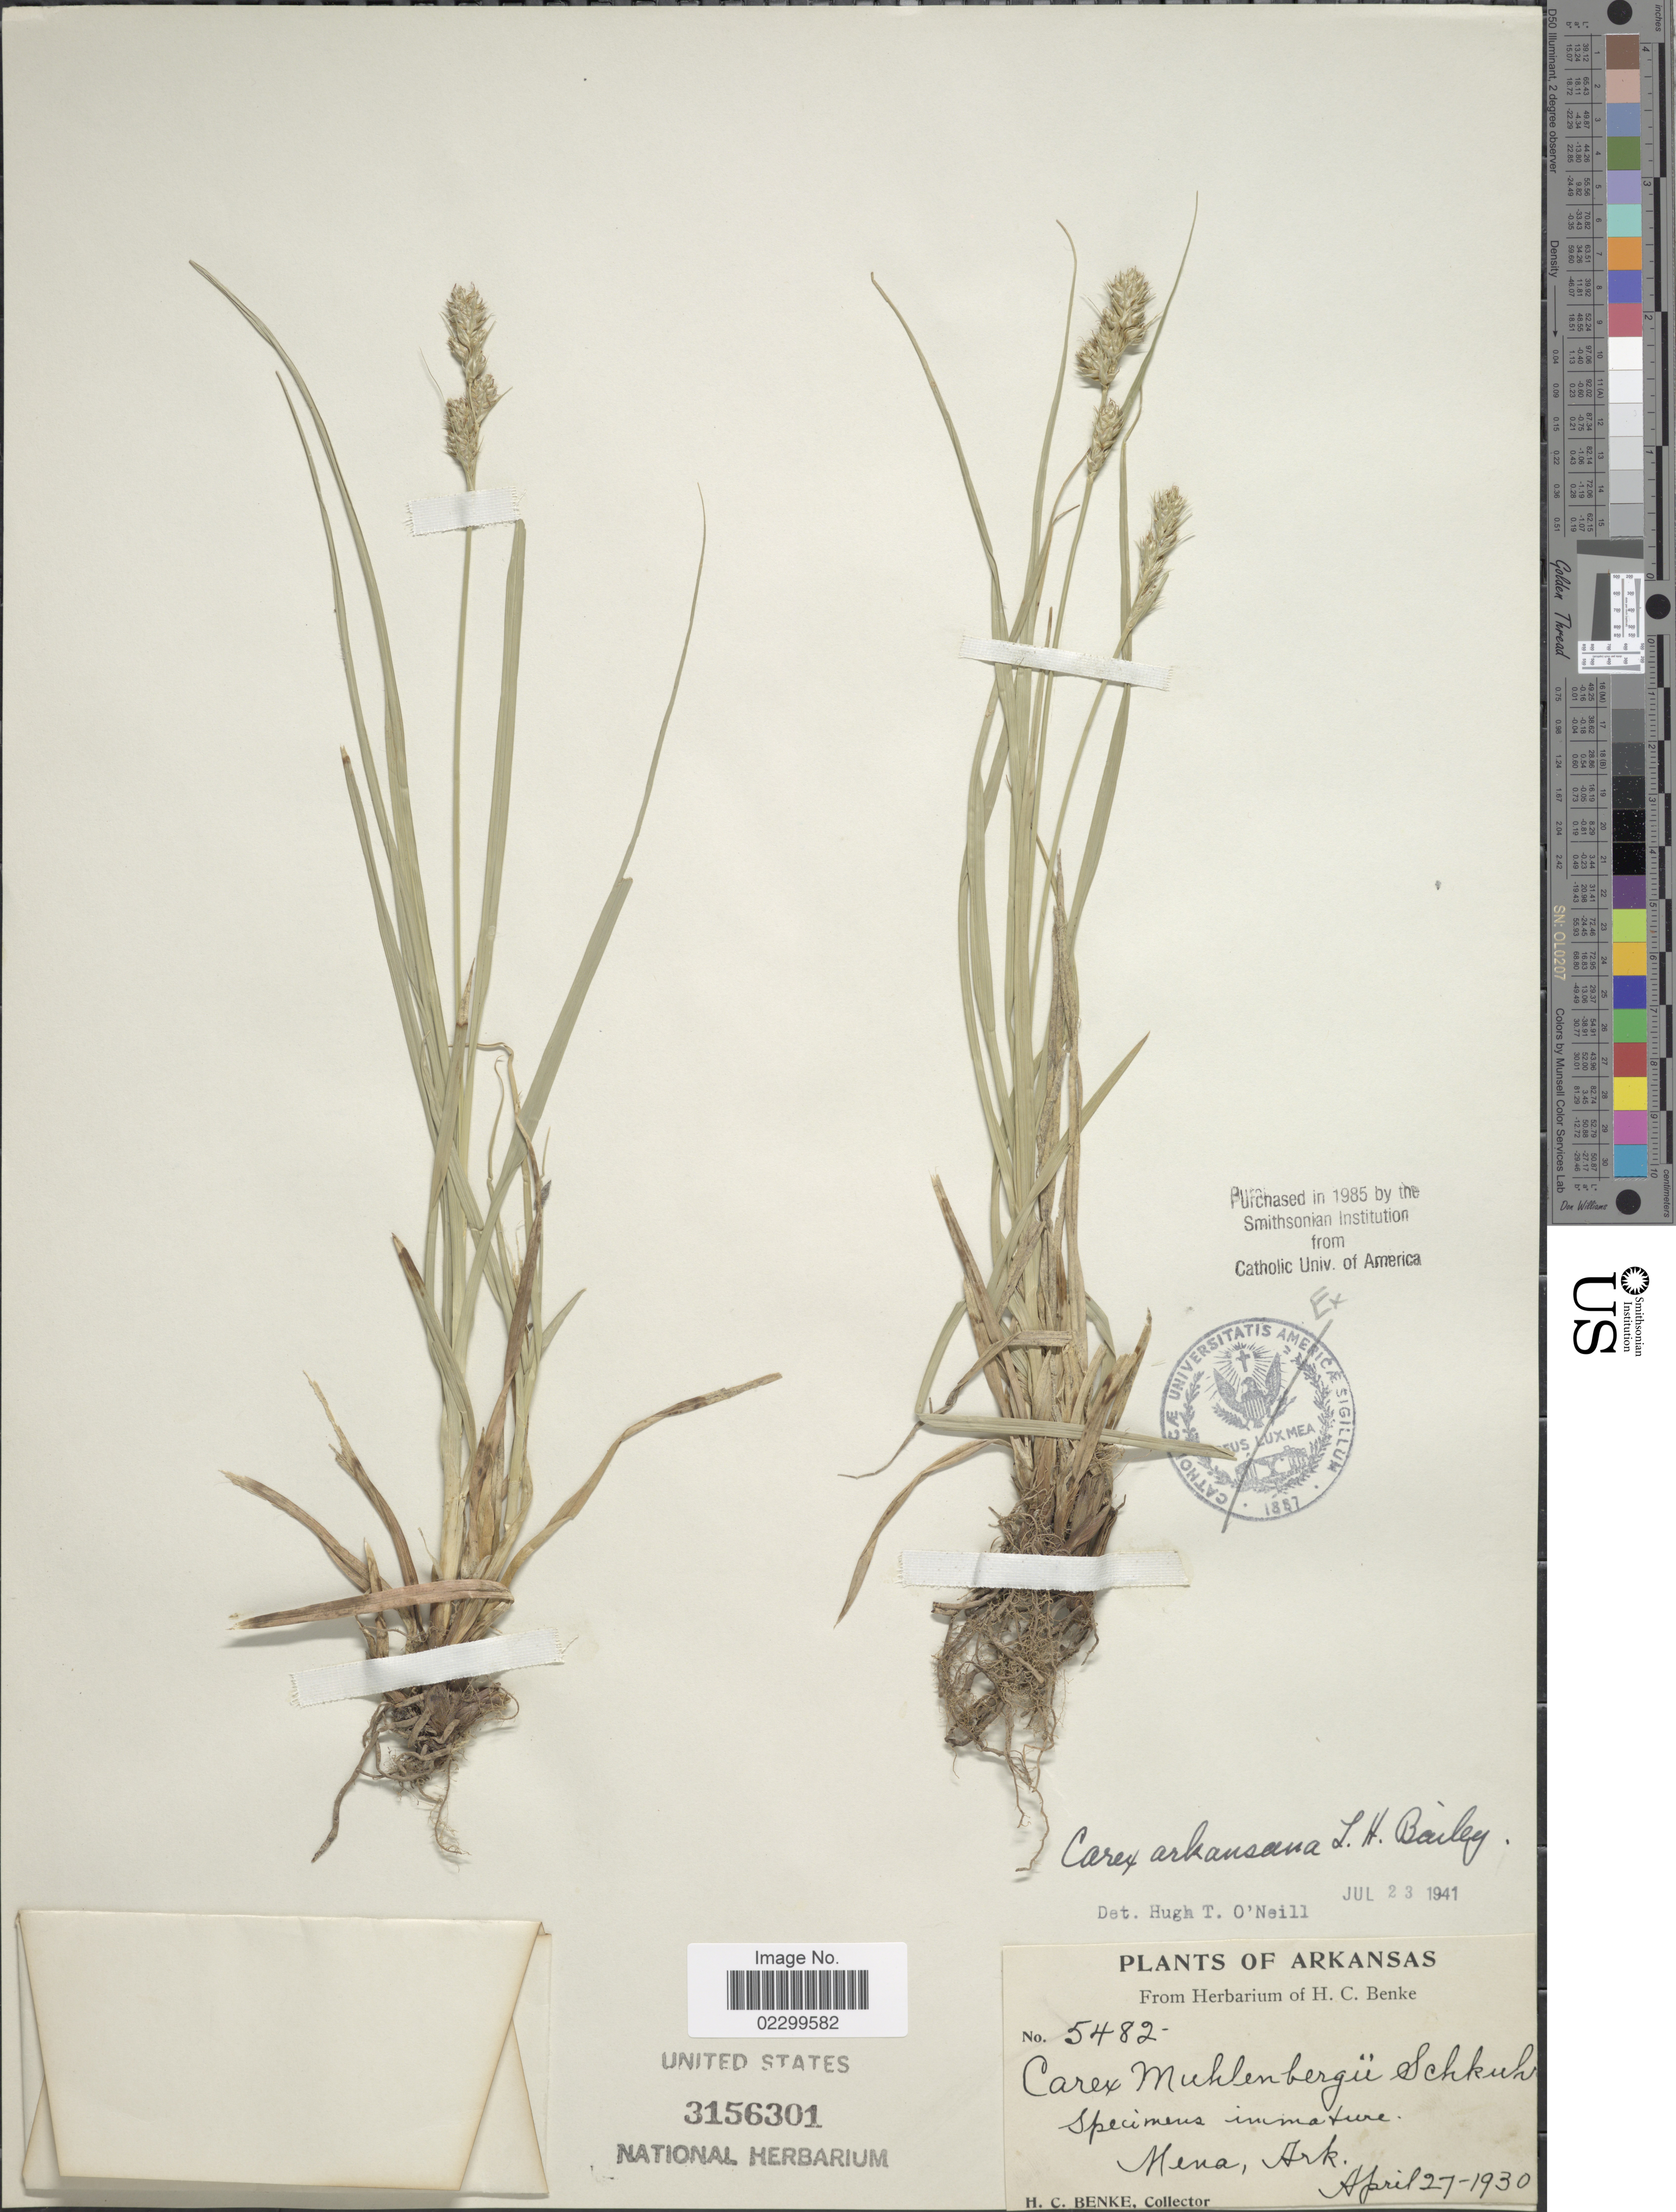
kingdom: Plantae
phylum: Tracheophyta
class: Liliopsida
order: Poales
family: Cyperaceae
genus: Carex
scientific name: Carex arkansana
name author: (L.H. Bailey) L.H. Bailey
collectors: H. Benke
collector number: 5482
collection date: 1930-04-27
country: United States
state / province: Arkansas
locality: Mena.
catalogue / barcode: US 3156301